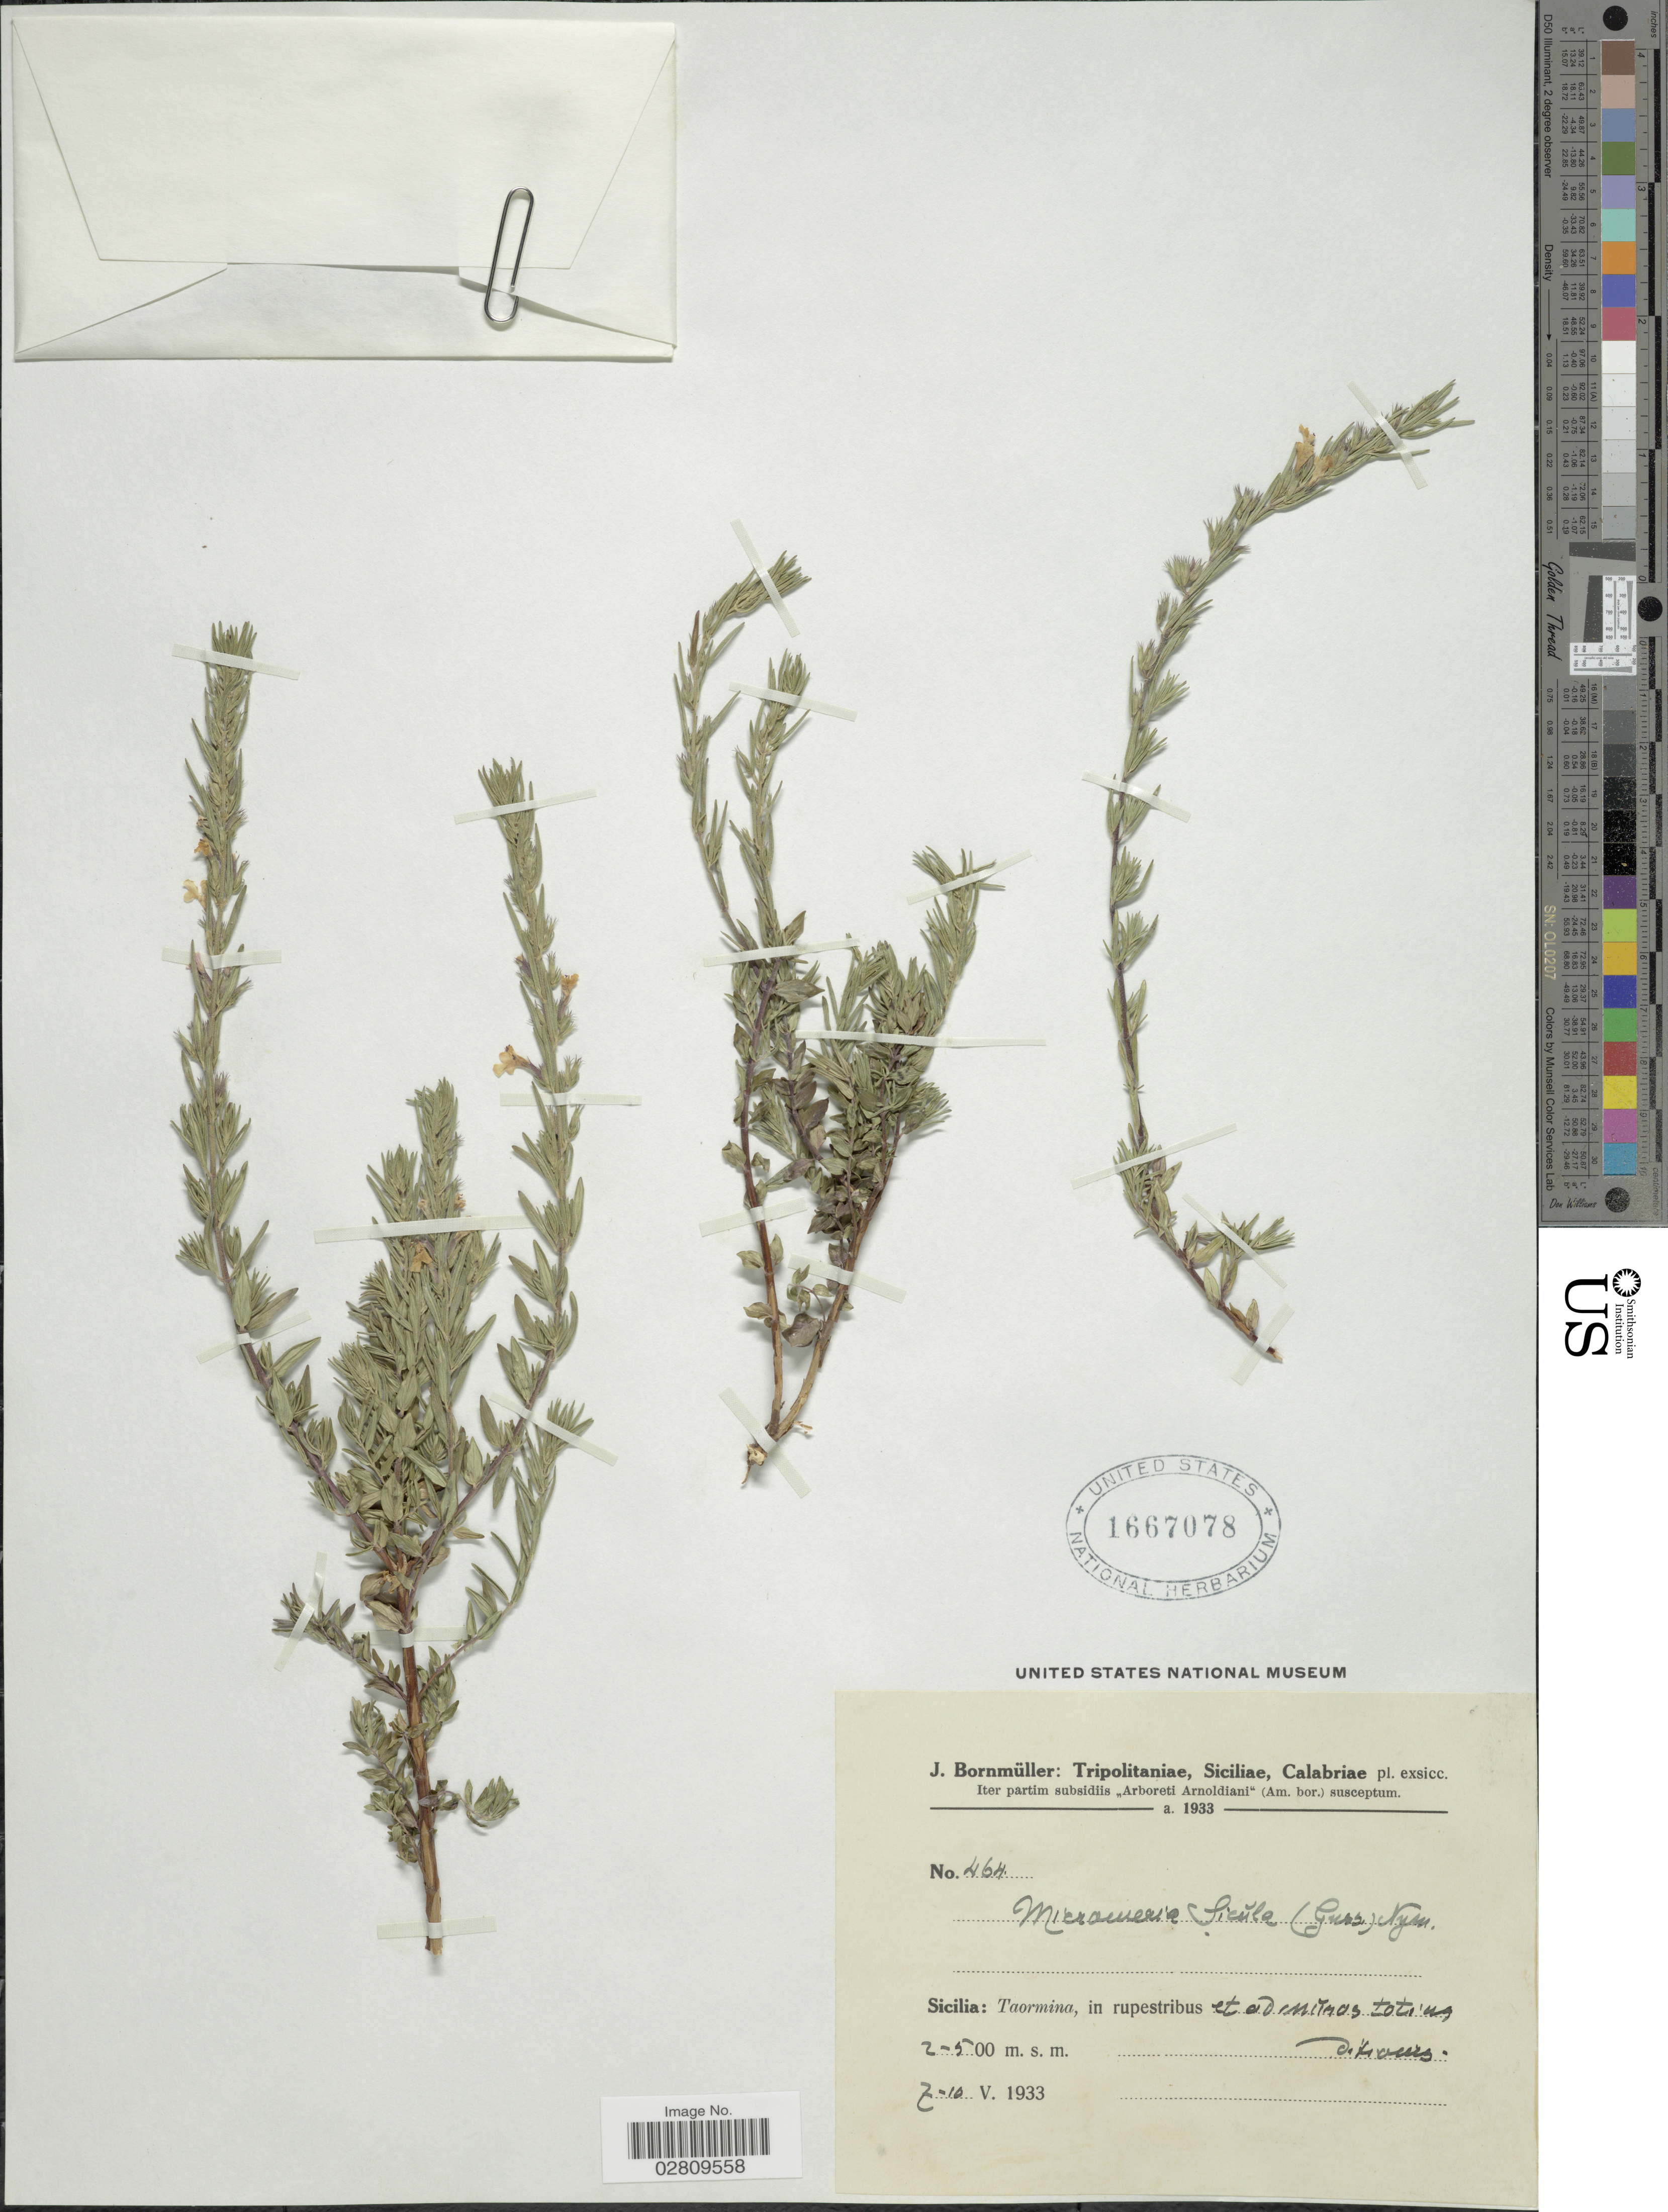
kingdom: Plantae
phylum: Tracheophyta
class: Magnoliopsida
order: Lamiales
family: Lamiaceae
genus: Micromeria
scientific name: Micromeria graeca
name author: Benth. ex Rchb.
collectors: J. Bornmüller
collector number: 464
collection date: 1933-05-07/1933-05-10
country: Italy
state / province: Siciliana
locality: Sicilia: Taormina, in rupestribus et ad iminos totina ditiours. [interpreted]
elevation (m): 200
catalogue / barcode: US 1667078